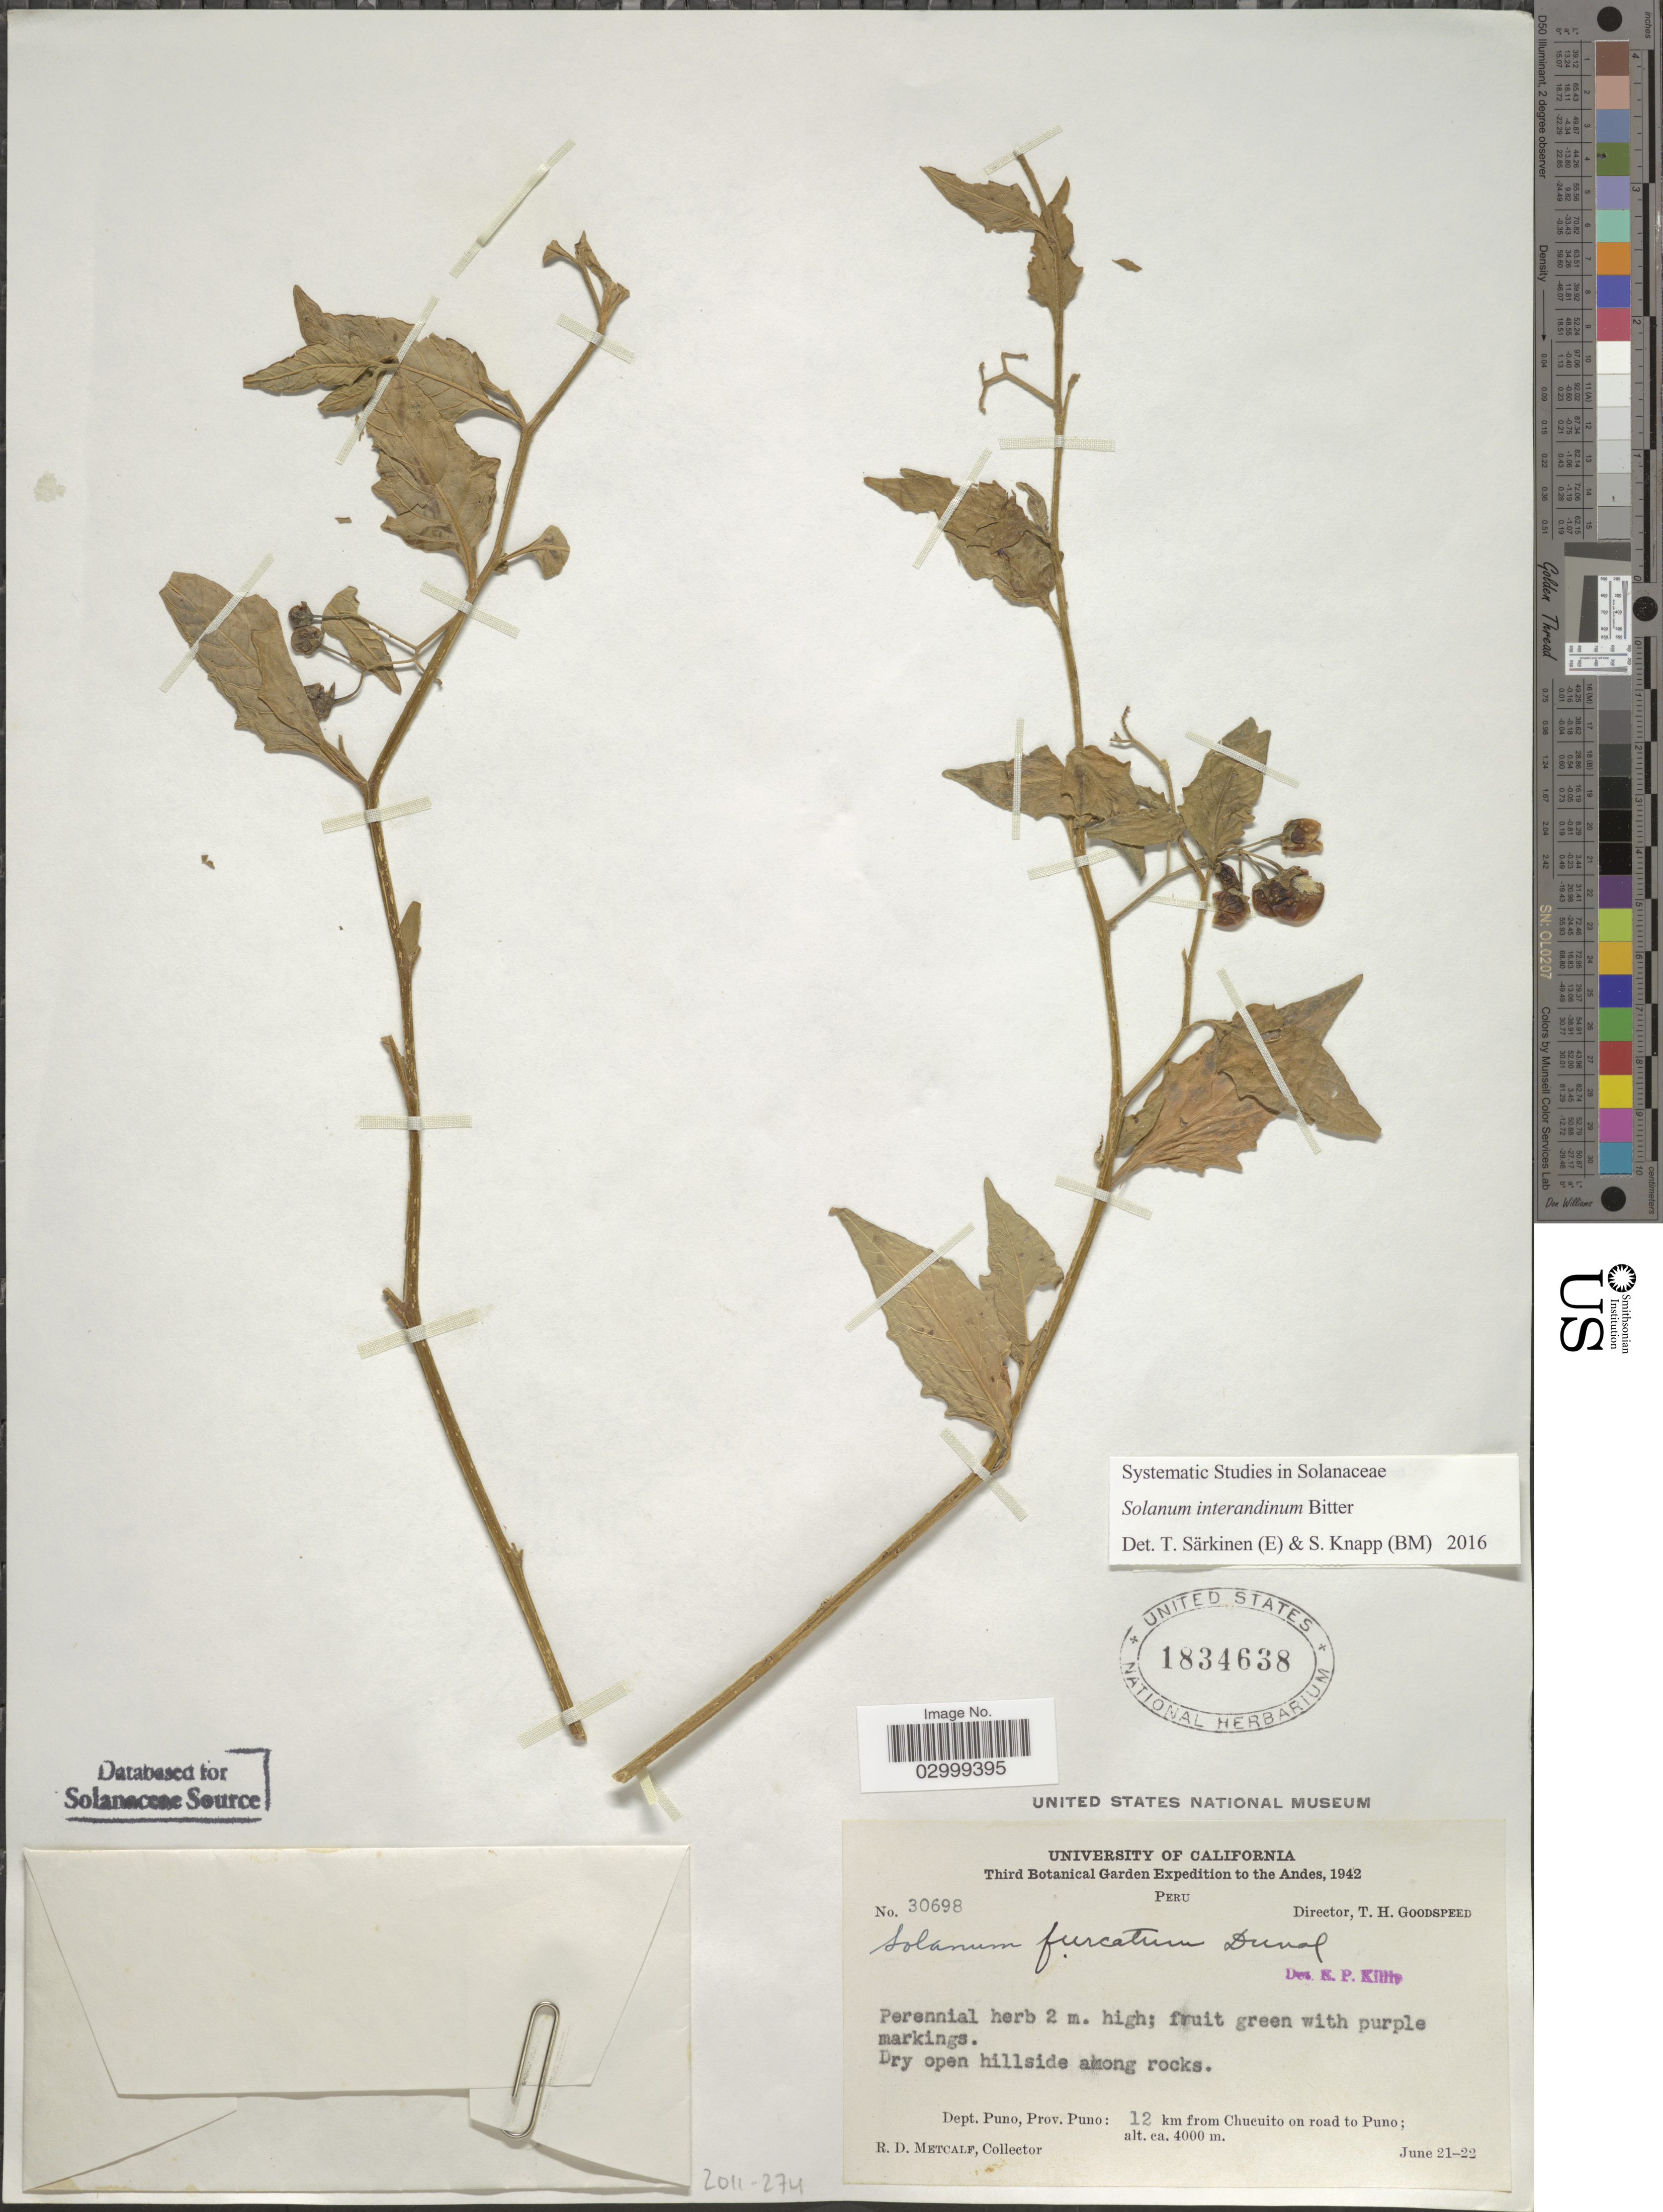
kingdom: Plantae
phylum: Tracheophyta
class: Magnoliopsida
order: Solanales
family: Solanaceae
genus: Solanum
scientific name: Solanum interandinum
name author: Bitter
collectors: R. D. Metcalf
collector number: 30698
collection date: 1942-06-21/1942-06-22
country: Peru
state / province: Puno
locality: The Andes, Dept. Puno: 12 km from Chucuito on road to Puno.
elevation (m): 4000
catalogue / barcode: US 1834638